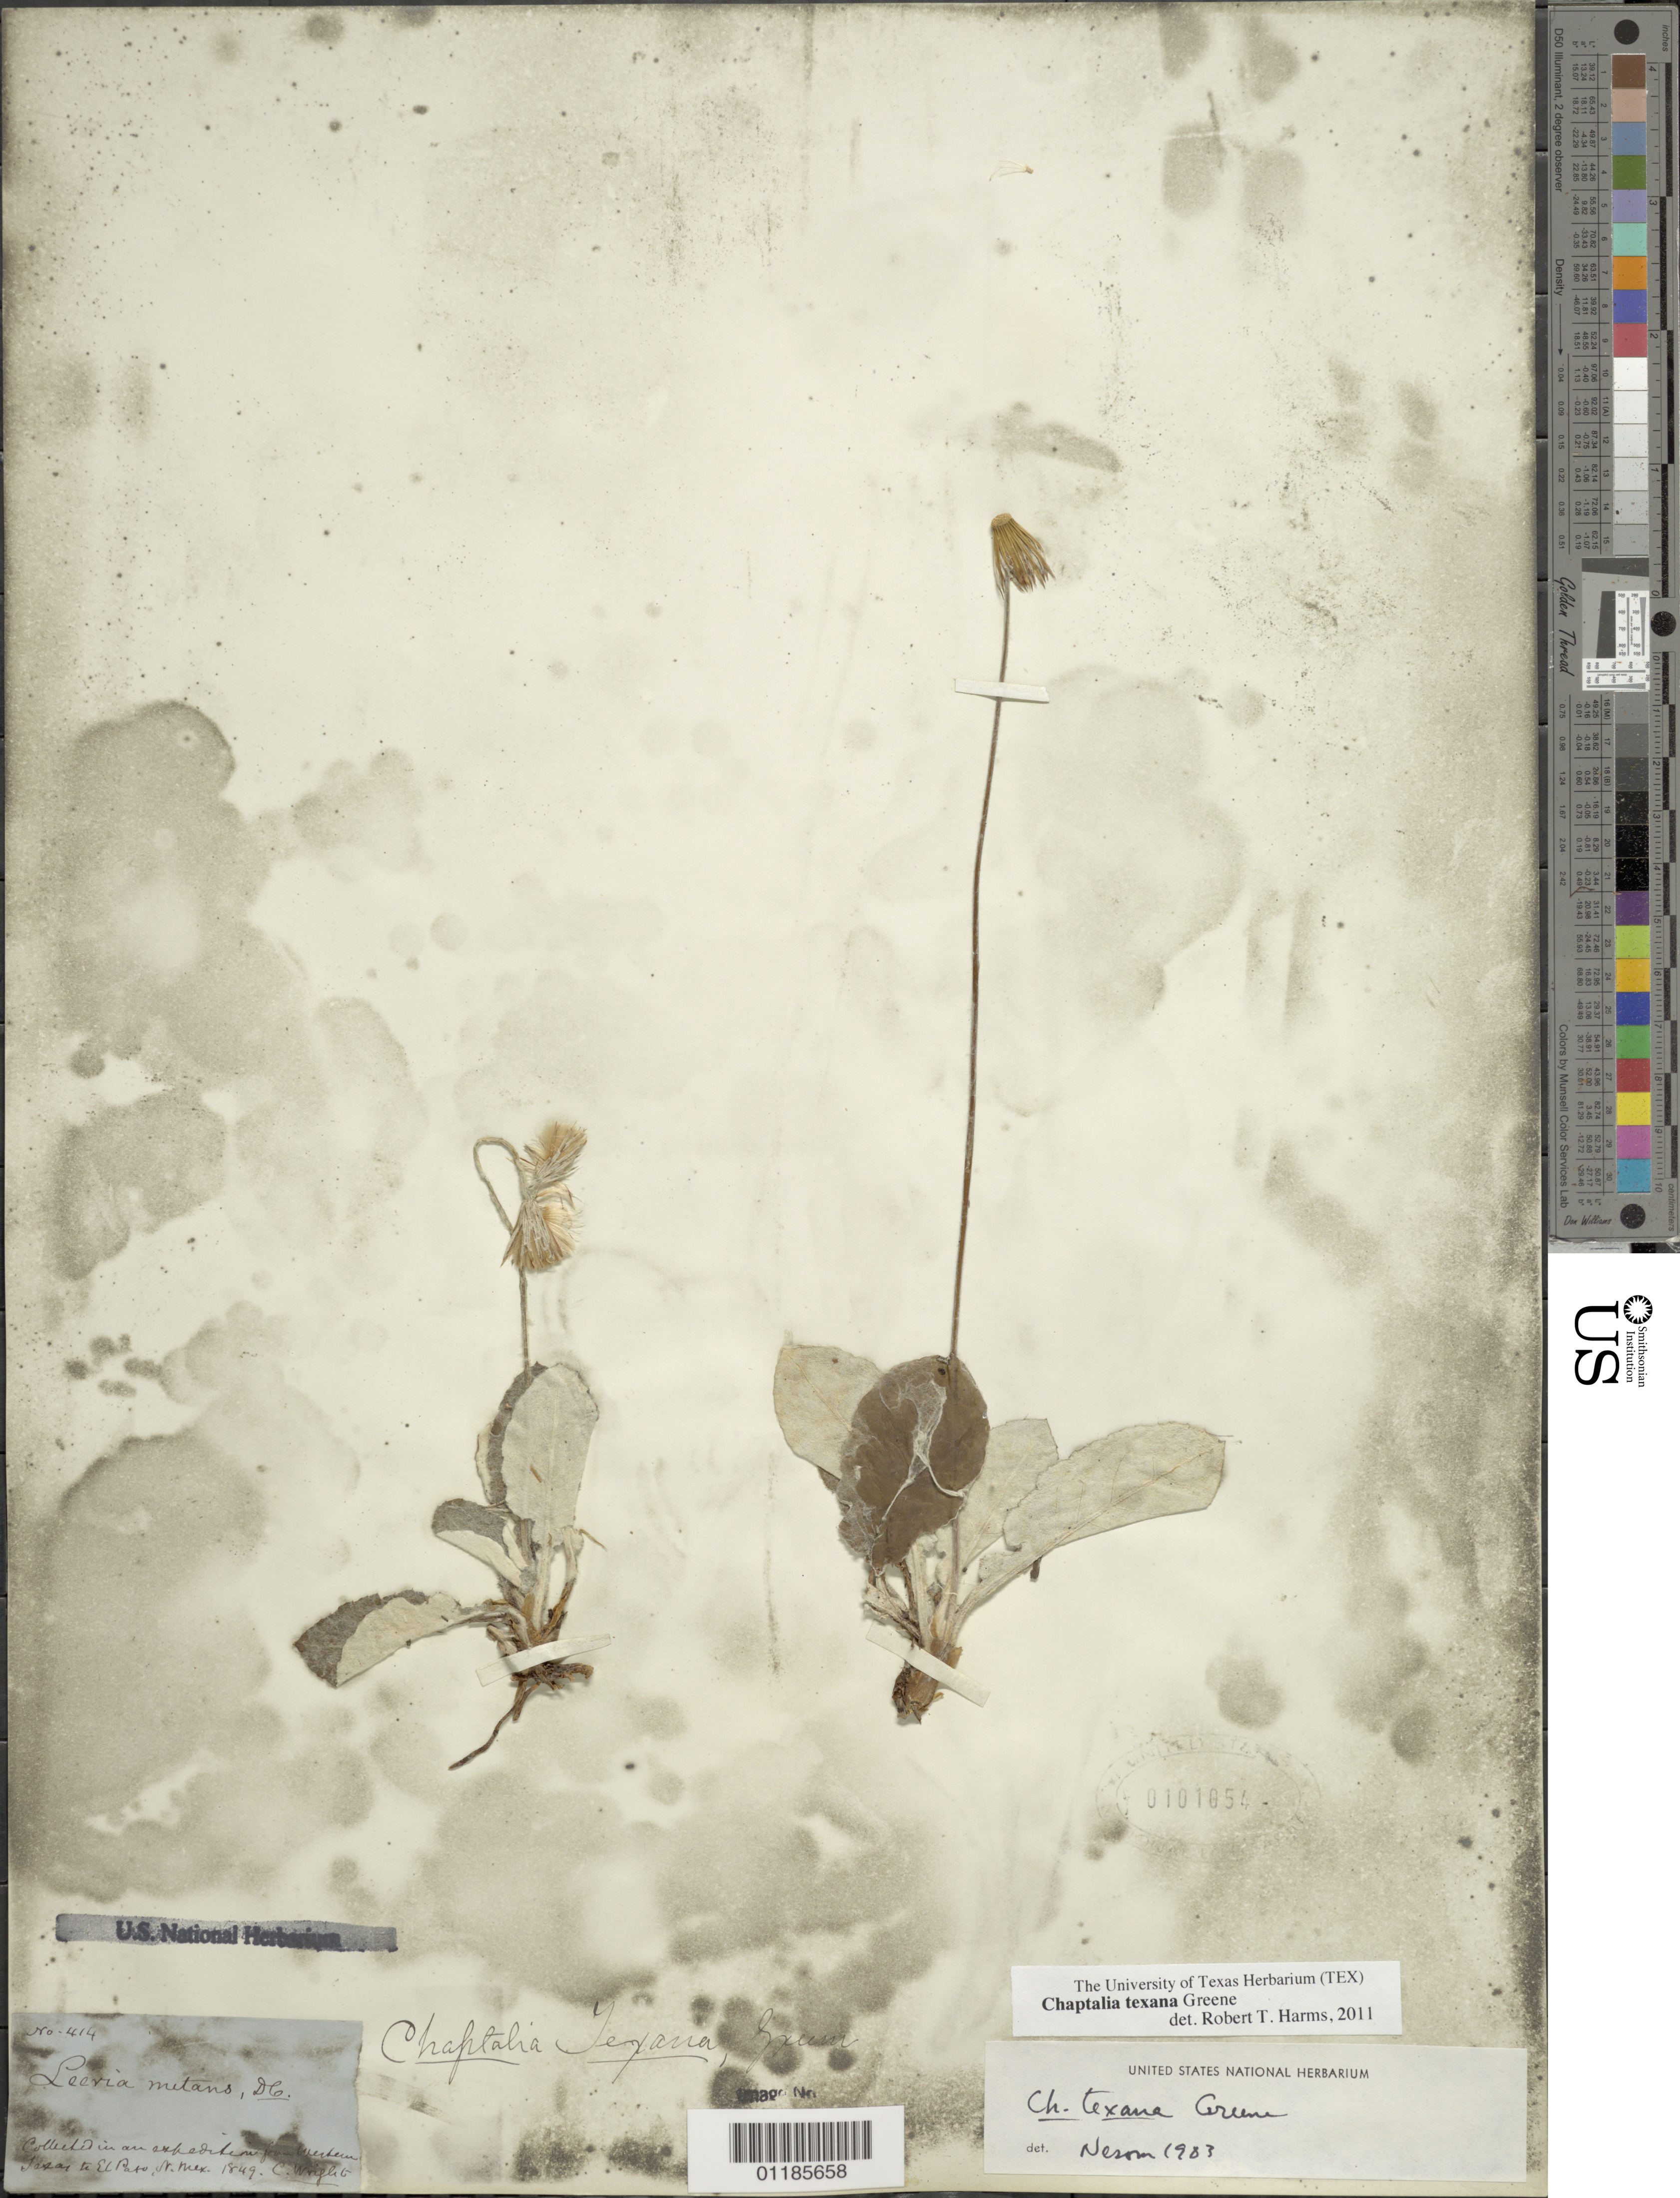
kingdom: Plantae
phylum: Tracheophyta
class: Magnoliopsida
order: Asterales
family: Asteraceae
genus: Chaptalia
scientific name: Chaptalia texana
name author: Greene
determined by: Harms, R. T.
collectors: C. Wright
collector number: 414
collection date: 1849-05/1849-10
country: United States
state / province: New Mexico / Texas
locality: from Western Texas to El Paso, New Mexico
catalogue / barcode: US 101054